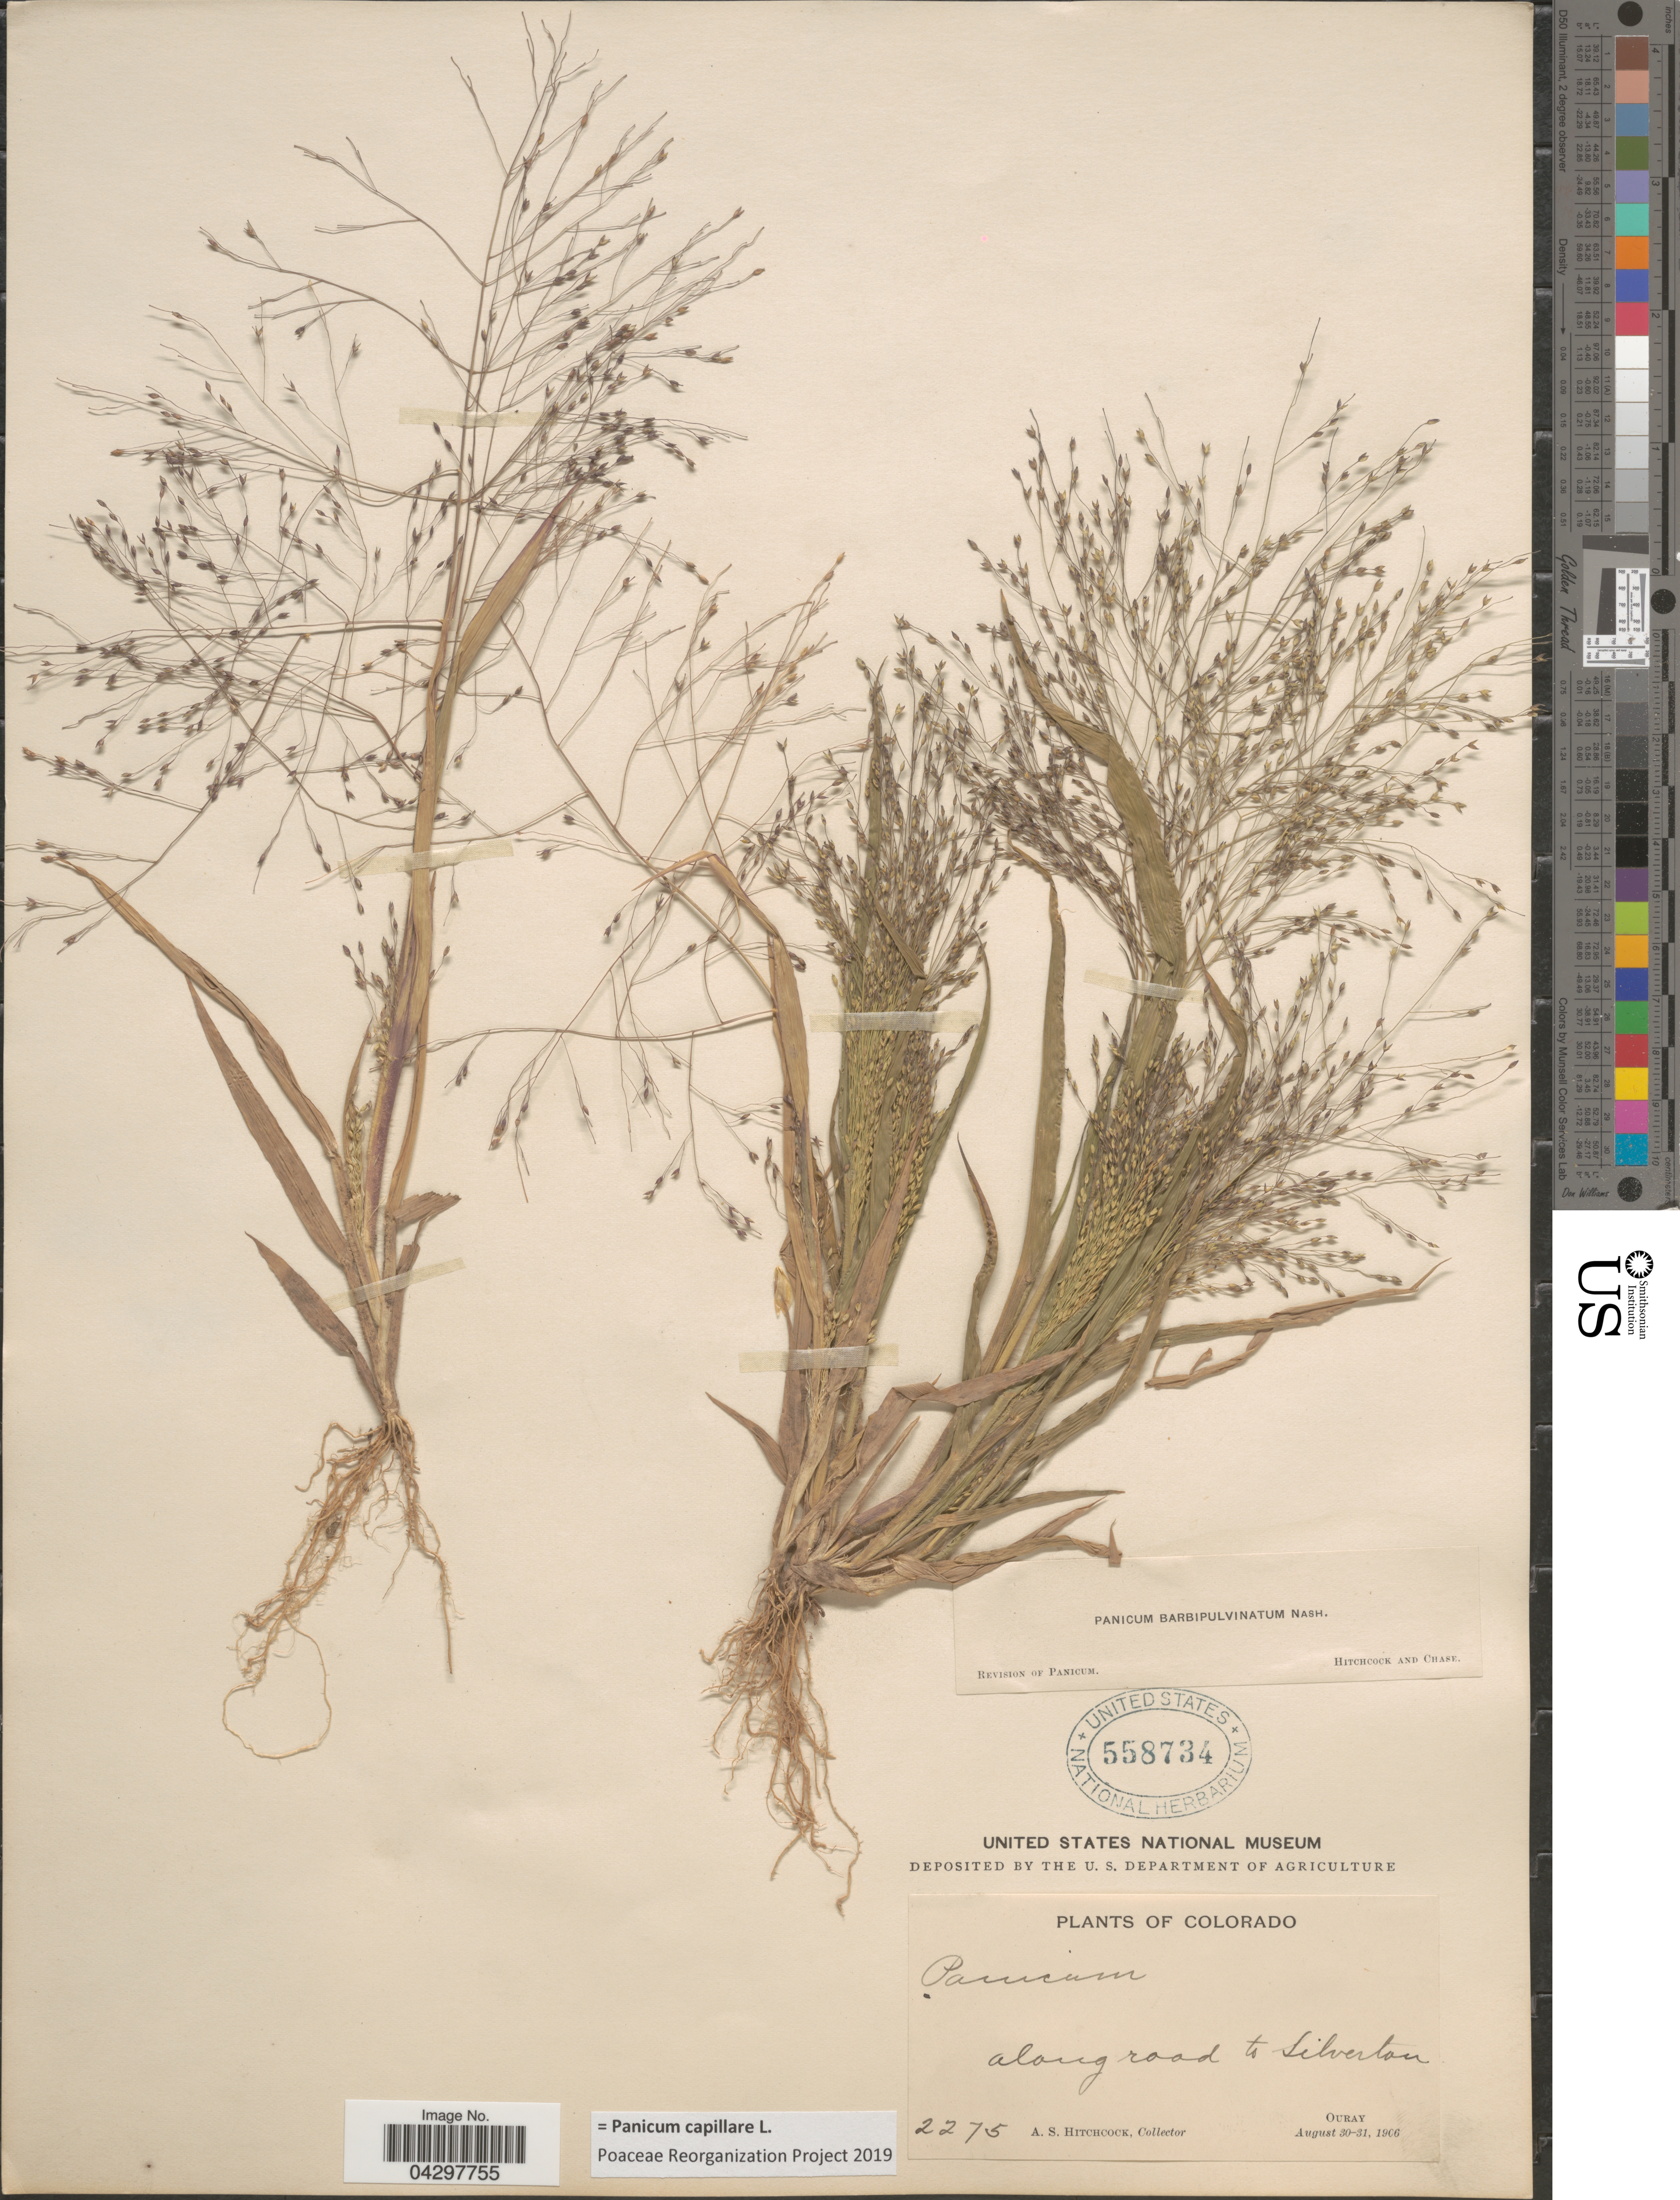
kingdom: Plantae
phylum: Tracheophyta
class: Liliopsida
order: Poales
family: Poaceae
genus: Panicum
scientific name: Panicum capillare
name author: L.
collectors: A. S. Hitchcock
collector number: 2275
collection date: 1906-08-30/1906-08-31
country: United States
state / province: Colorado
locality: Along road to Silverton. Ouray.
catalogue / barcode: US 558734